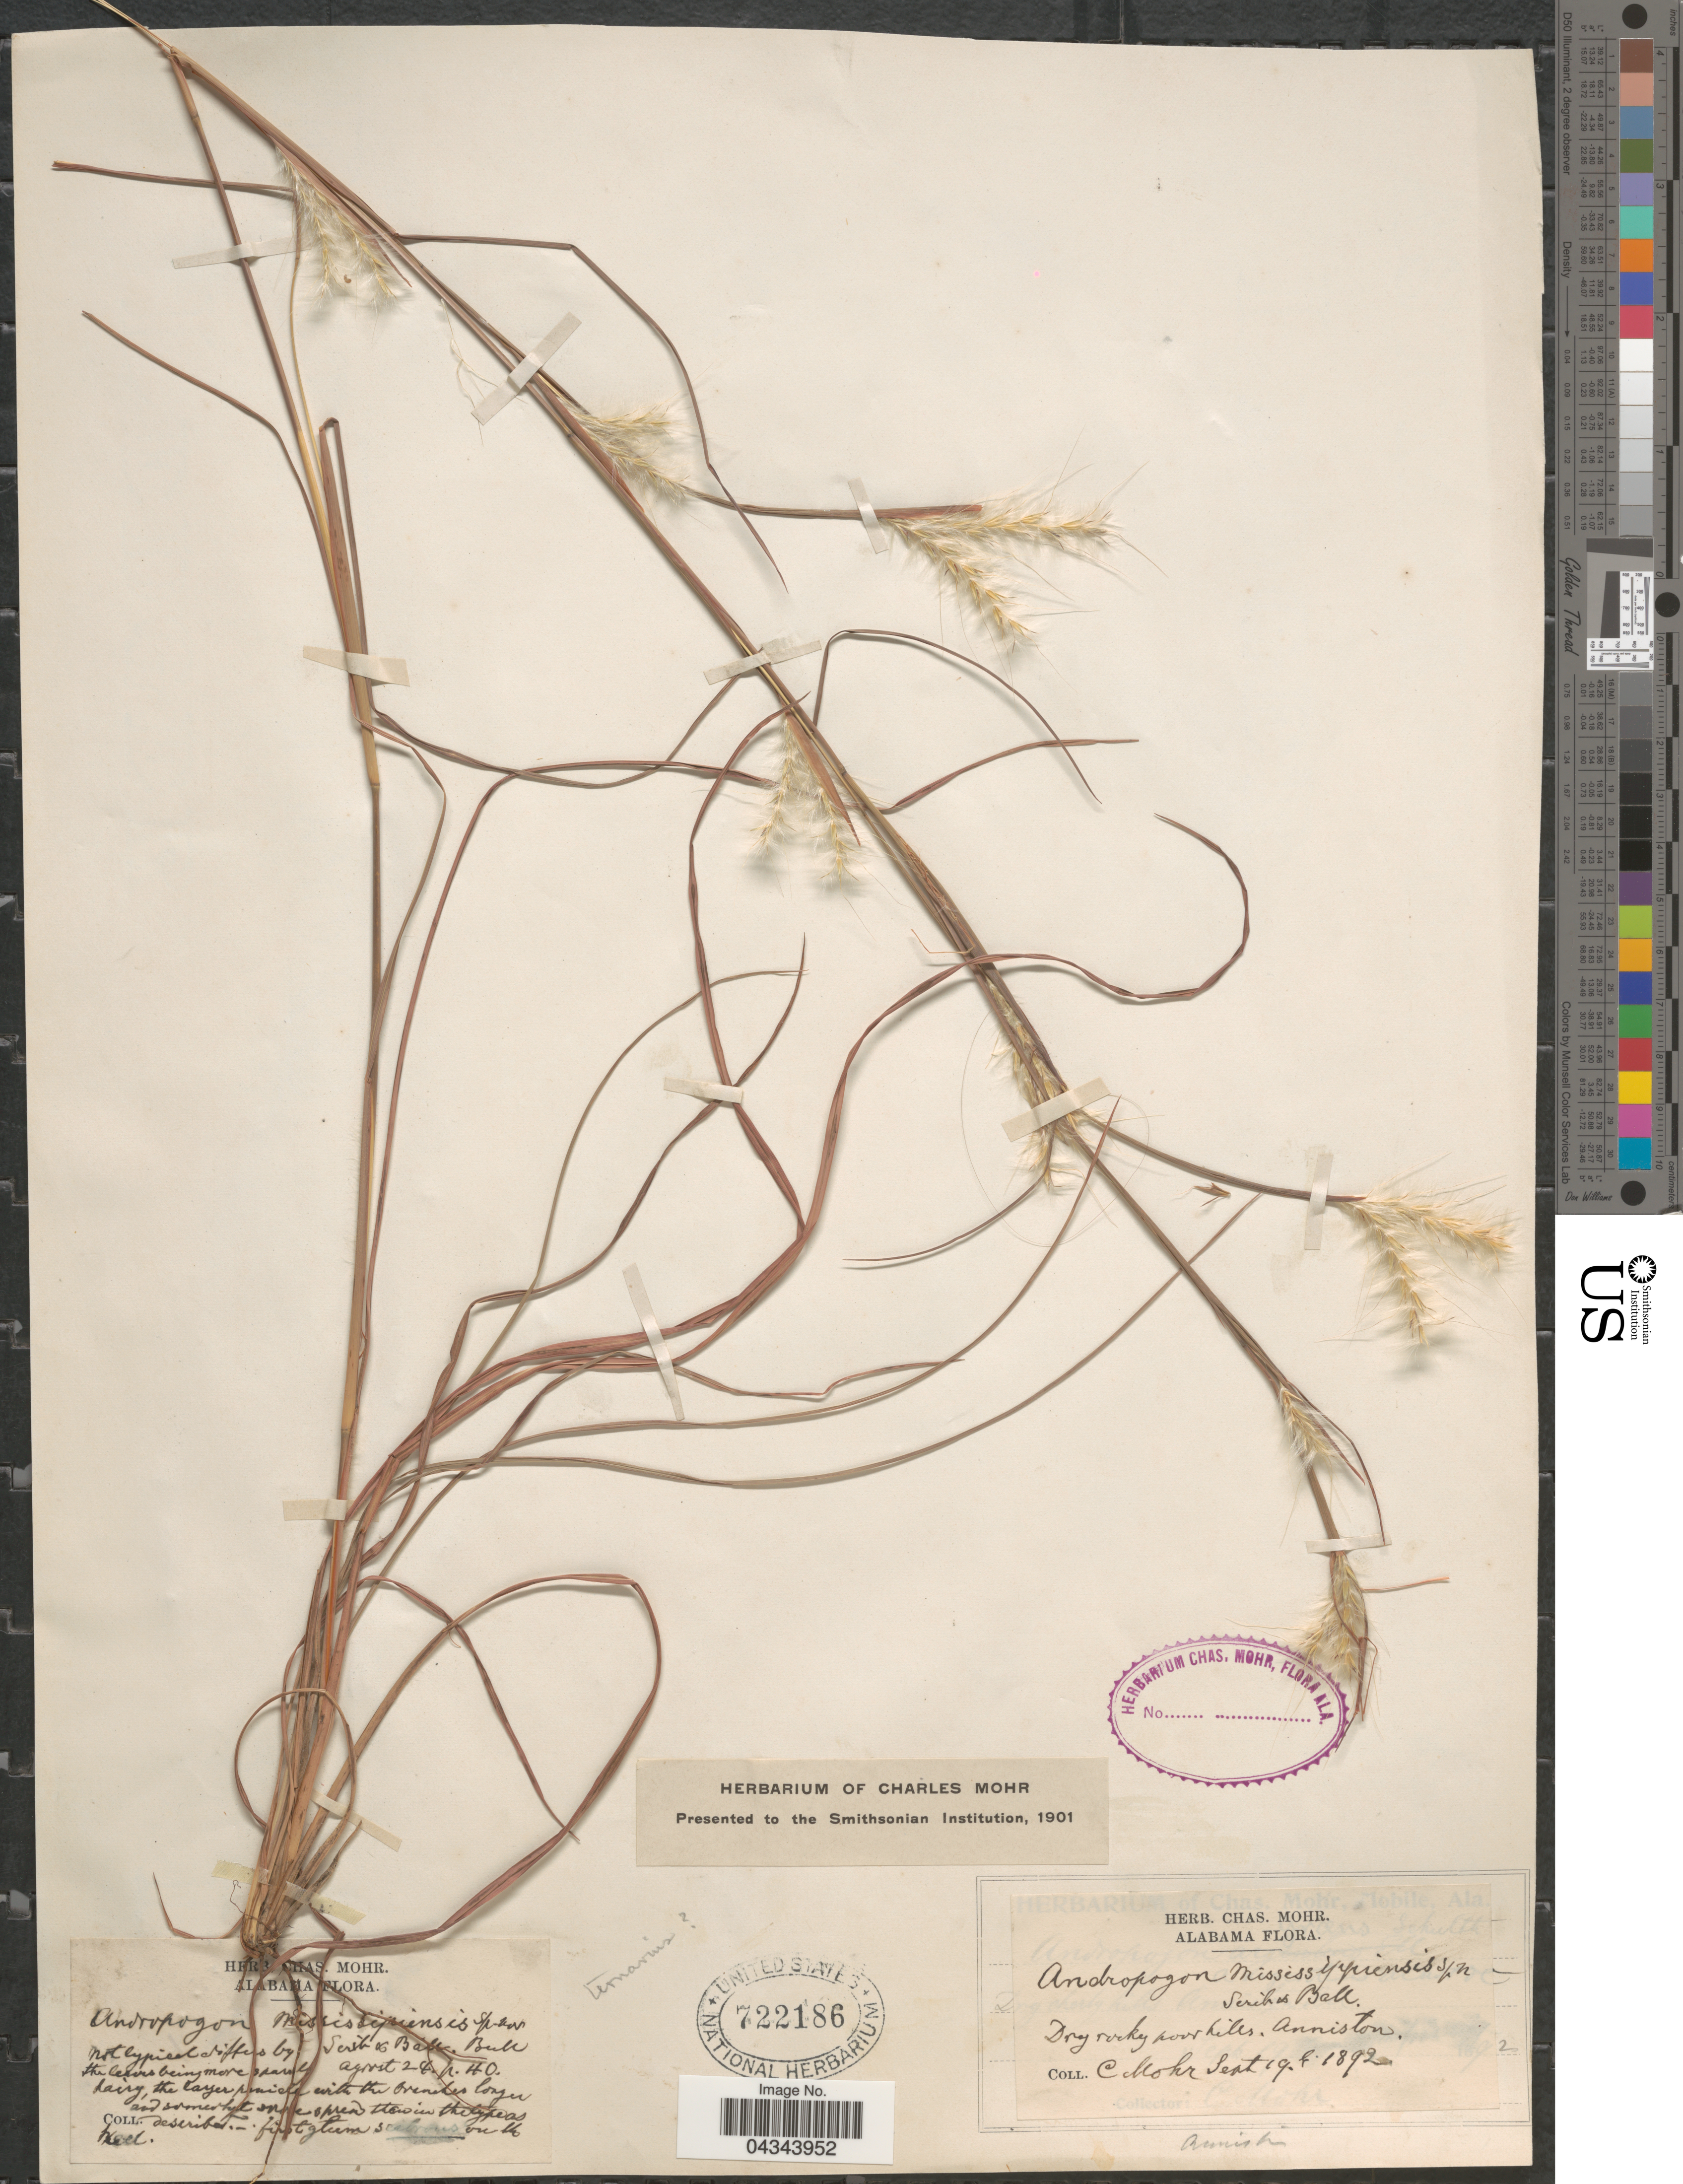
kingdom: Plantae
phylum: Tracheophyta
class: Liliopsida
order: Poales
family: Poaceae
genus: Andropogon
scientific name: Andropogon ternarius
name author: Michx.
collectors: Mohr, C. T. (herbarium)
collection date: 1892-09-19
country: United States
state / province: Alabama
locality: Anniston.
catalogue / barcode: US 722186